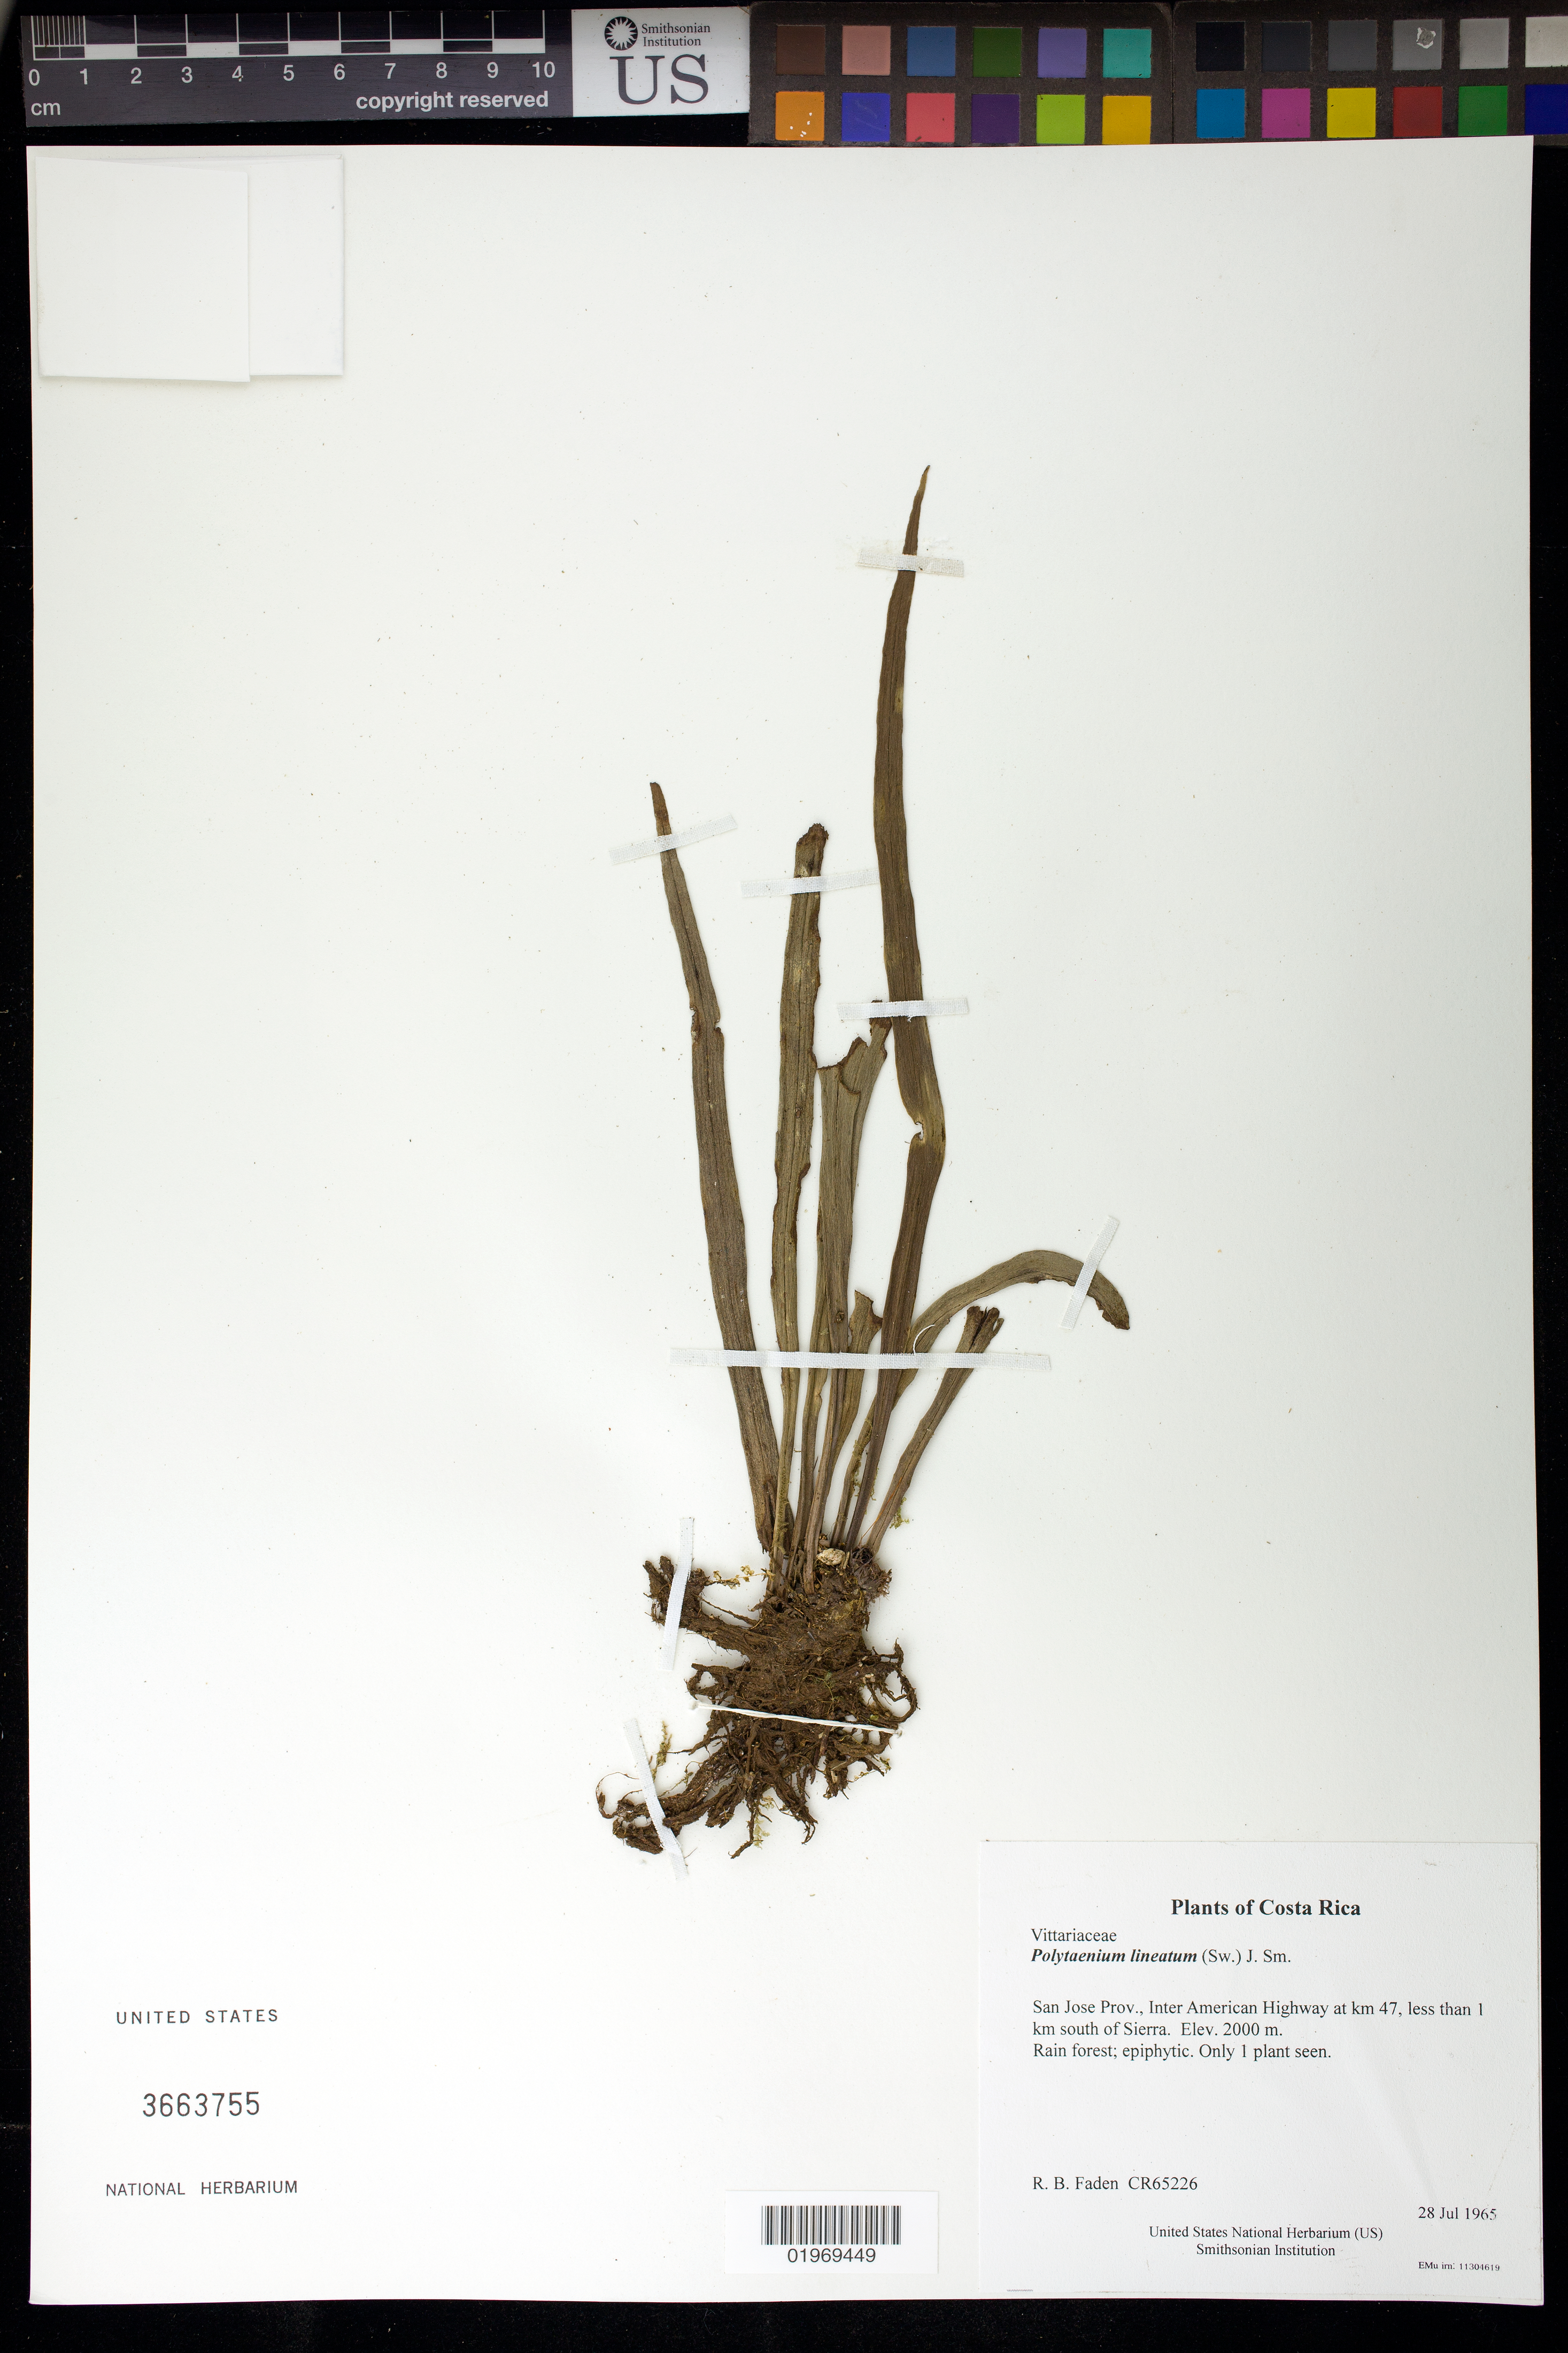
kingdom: Plantae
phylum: Tracheophyta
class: Polypodiopsida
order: Polypodiales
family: Pteridaceae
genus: Polytaenium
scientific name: Polytaenium lineatum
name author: (Sw.) J. Sm.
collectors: R. B. Faden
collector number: CR65226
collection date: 1965-07-28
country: Costa Rica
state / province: San Jose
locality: Inter American Highway at km 47, less than 1 km south of Sierra.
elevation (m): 2000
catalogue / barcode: US 3663755